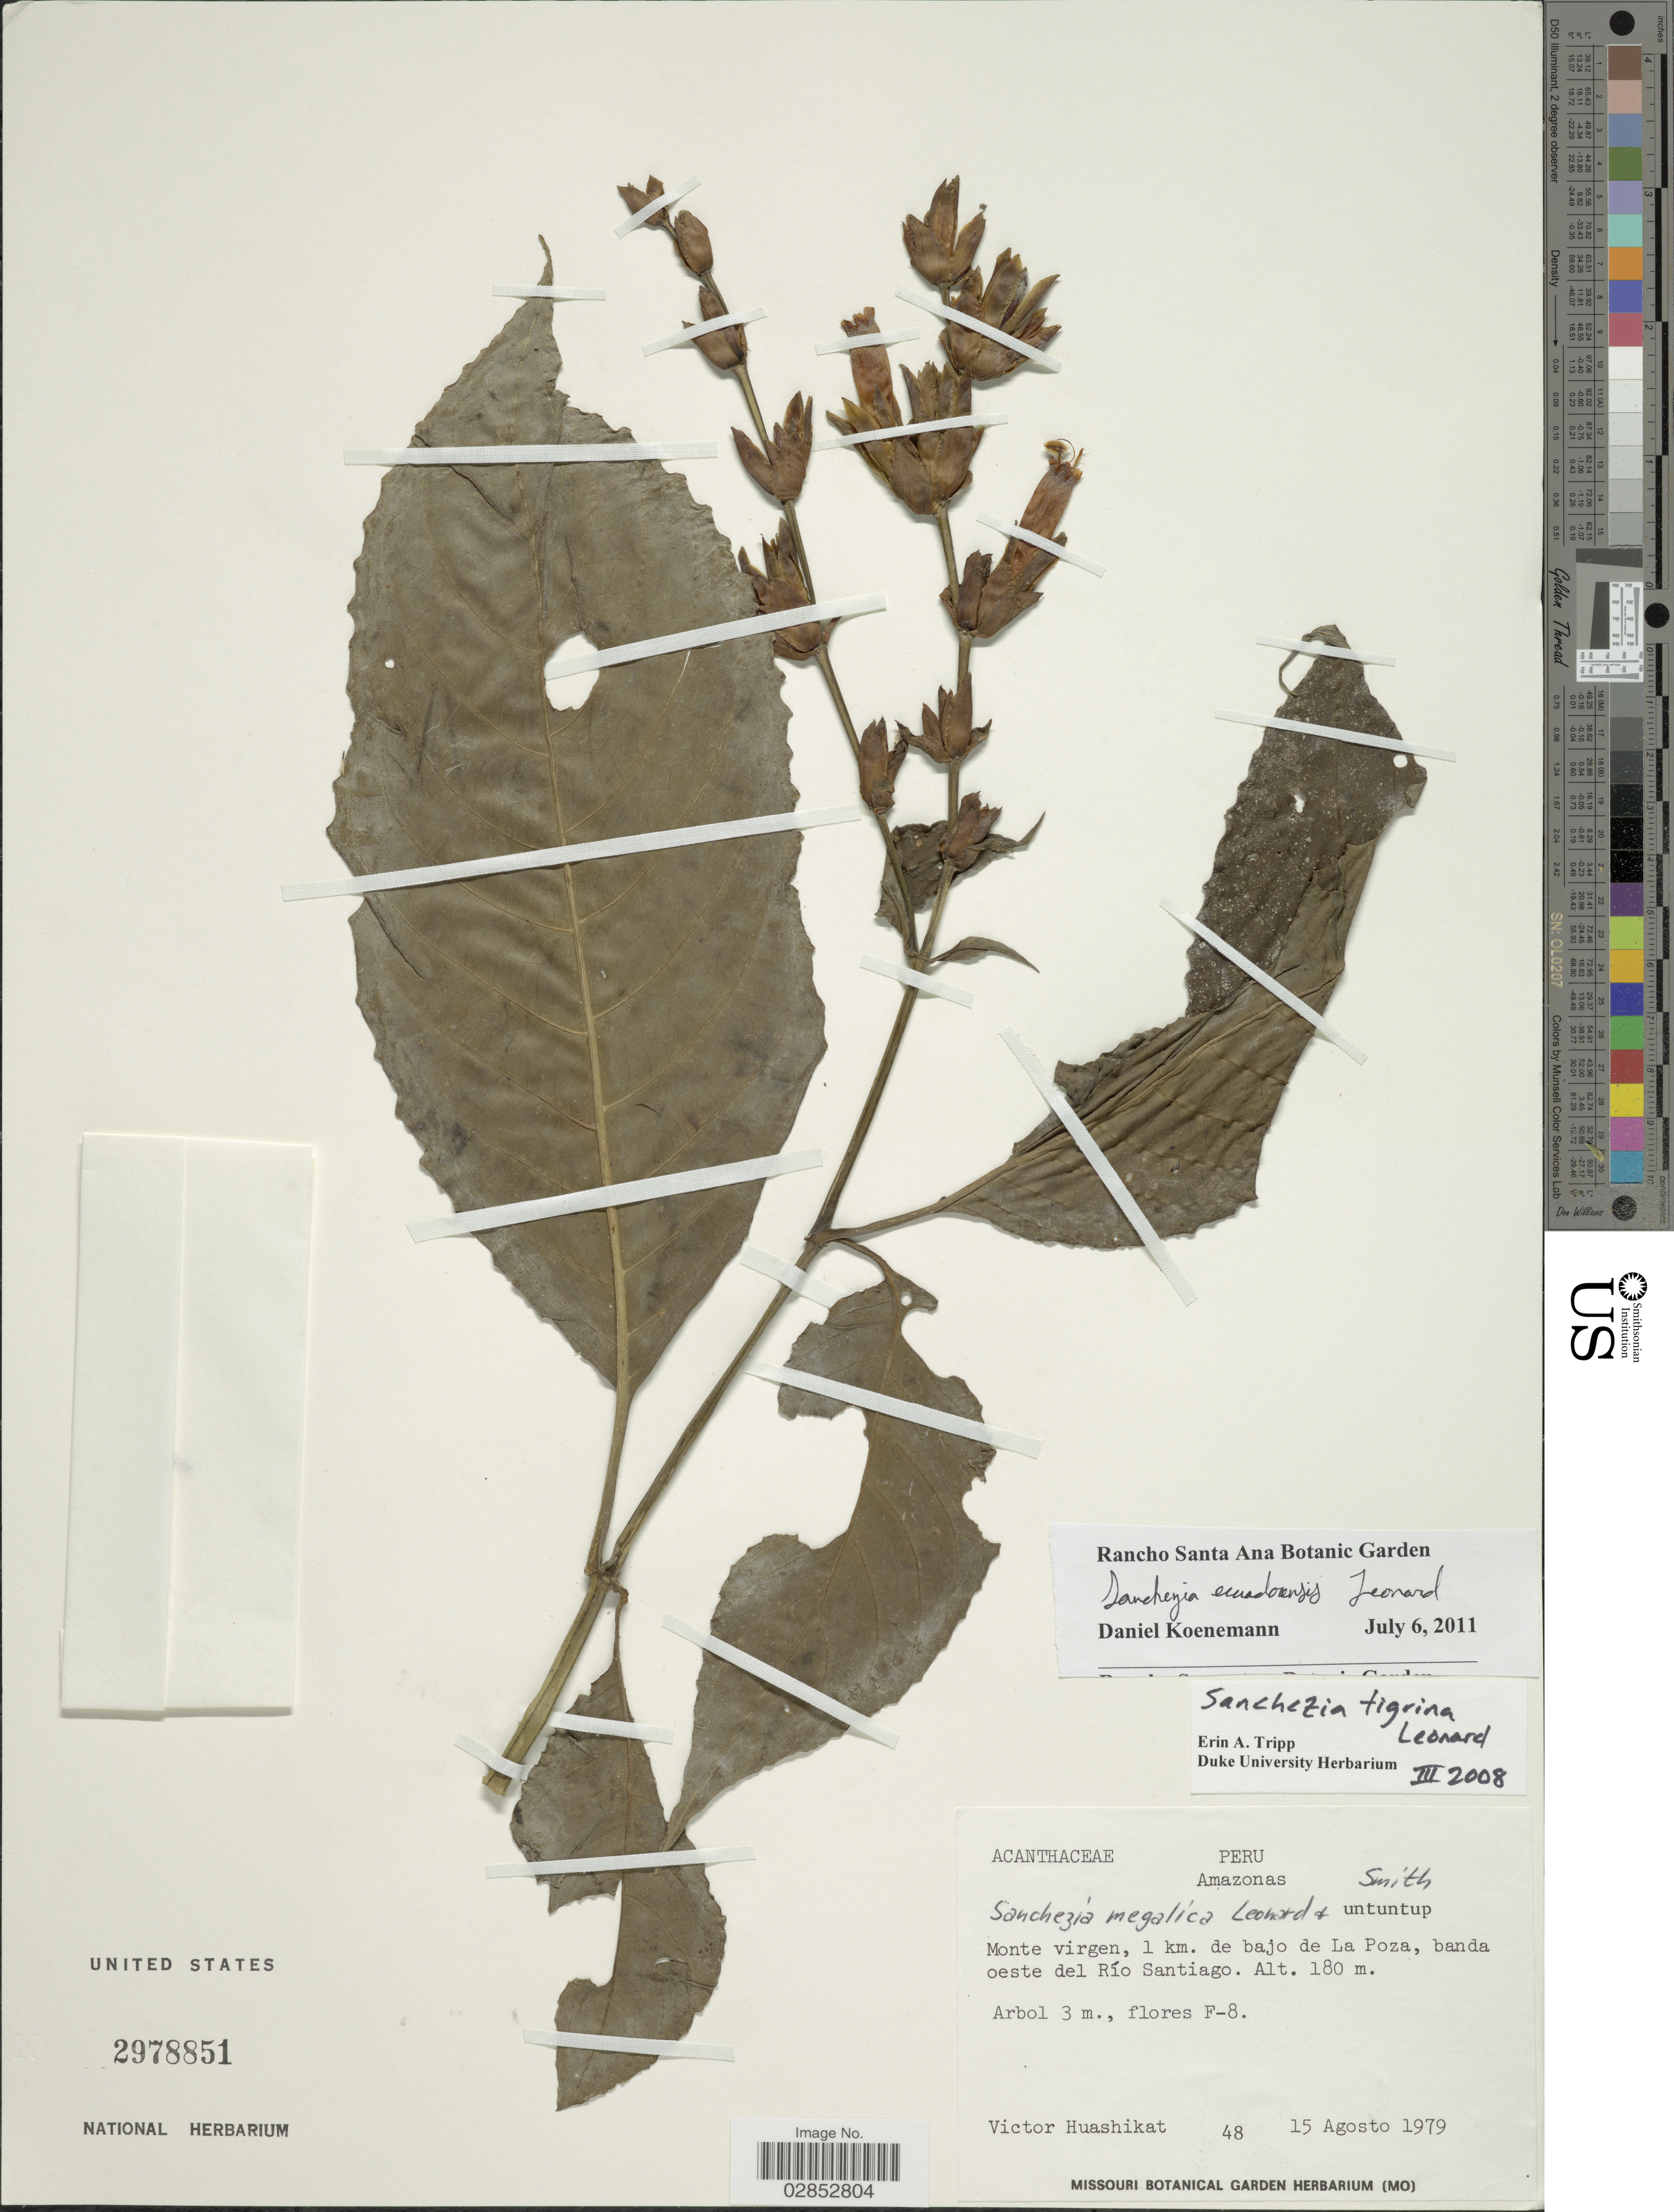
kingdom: Plantae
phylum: Tracheophyta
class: Magnoliopsida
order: Lamiales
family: Acanthaceae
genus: Sanchezia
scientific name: Sanchezia loranthifolia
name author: Lindau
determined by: Azevedo, Igor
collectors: V. Huashikat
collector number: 48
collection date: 1979-08-15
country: Peru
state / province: Amazonas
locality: Monte virgen, 1 km. de bajo de La Poza, banda oeste del Río Santiago.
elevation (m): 180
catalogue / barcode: US 2978851